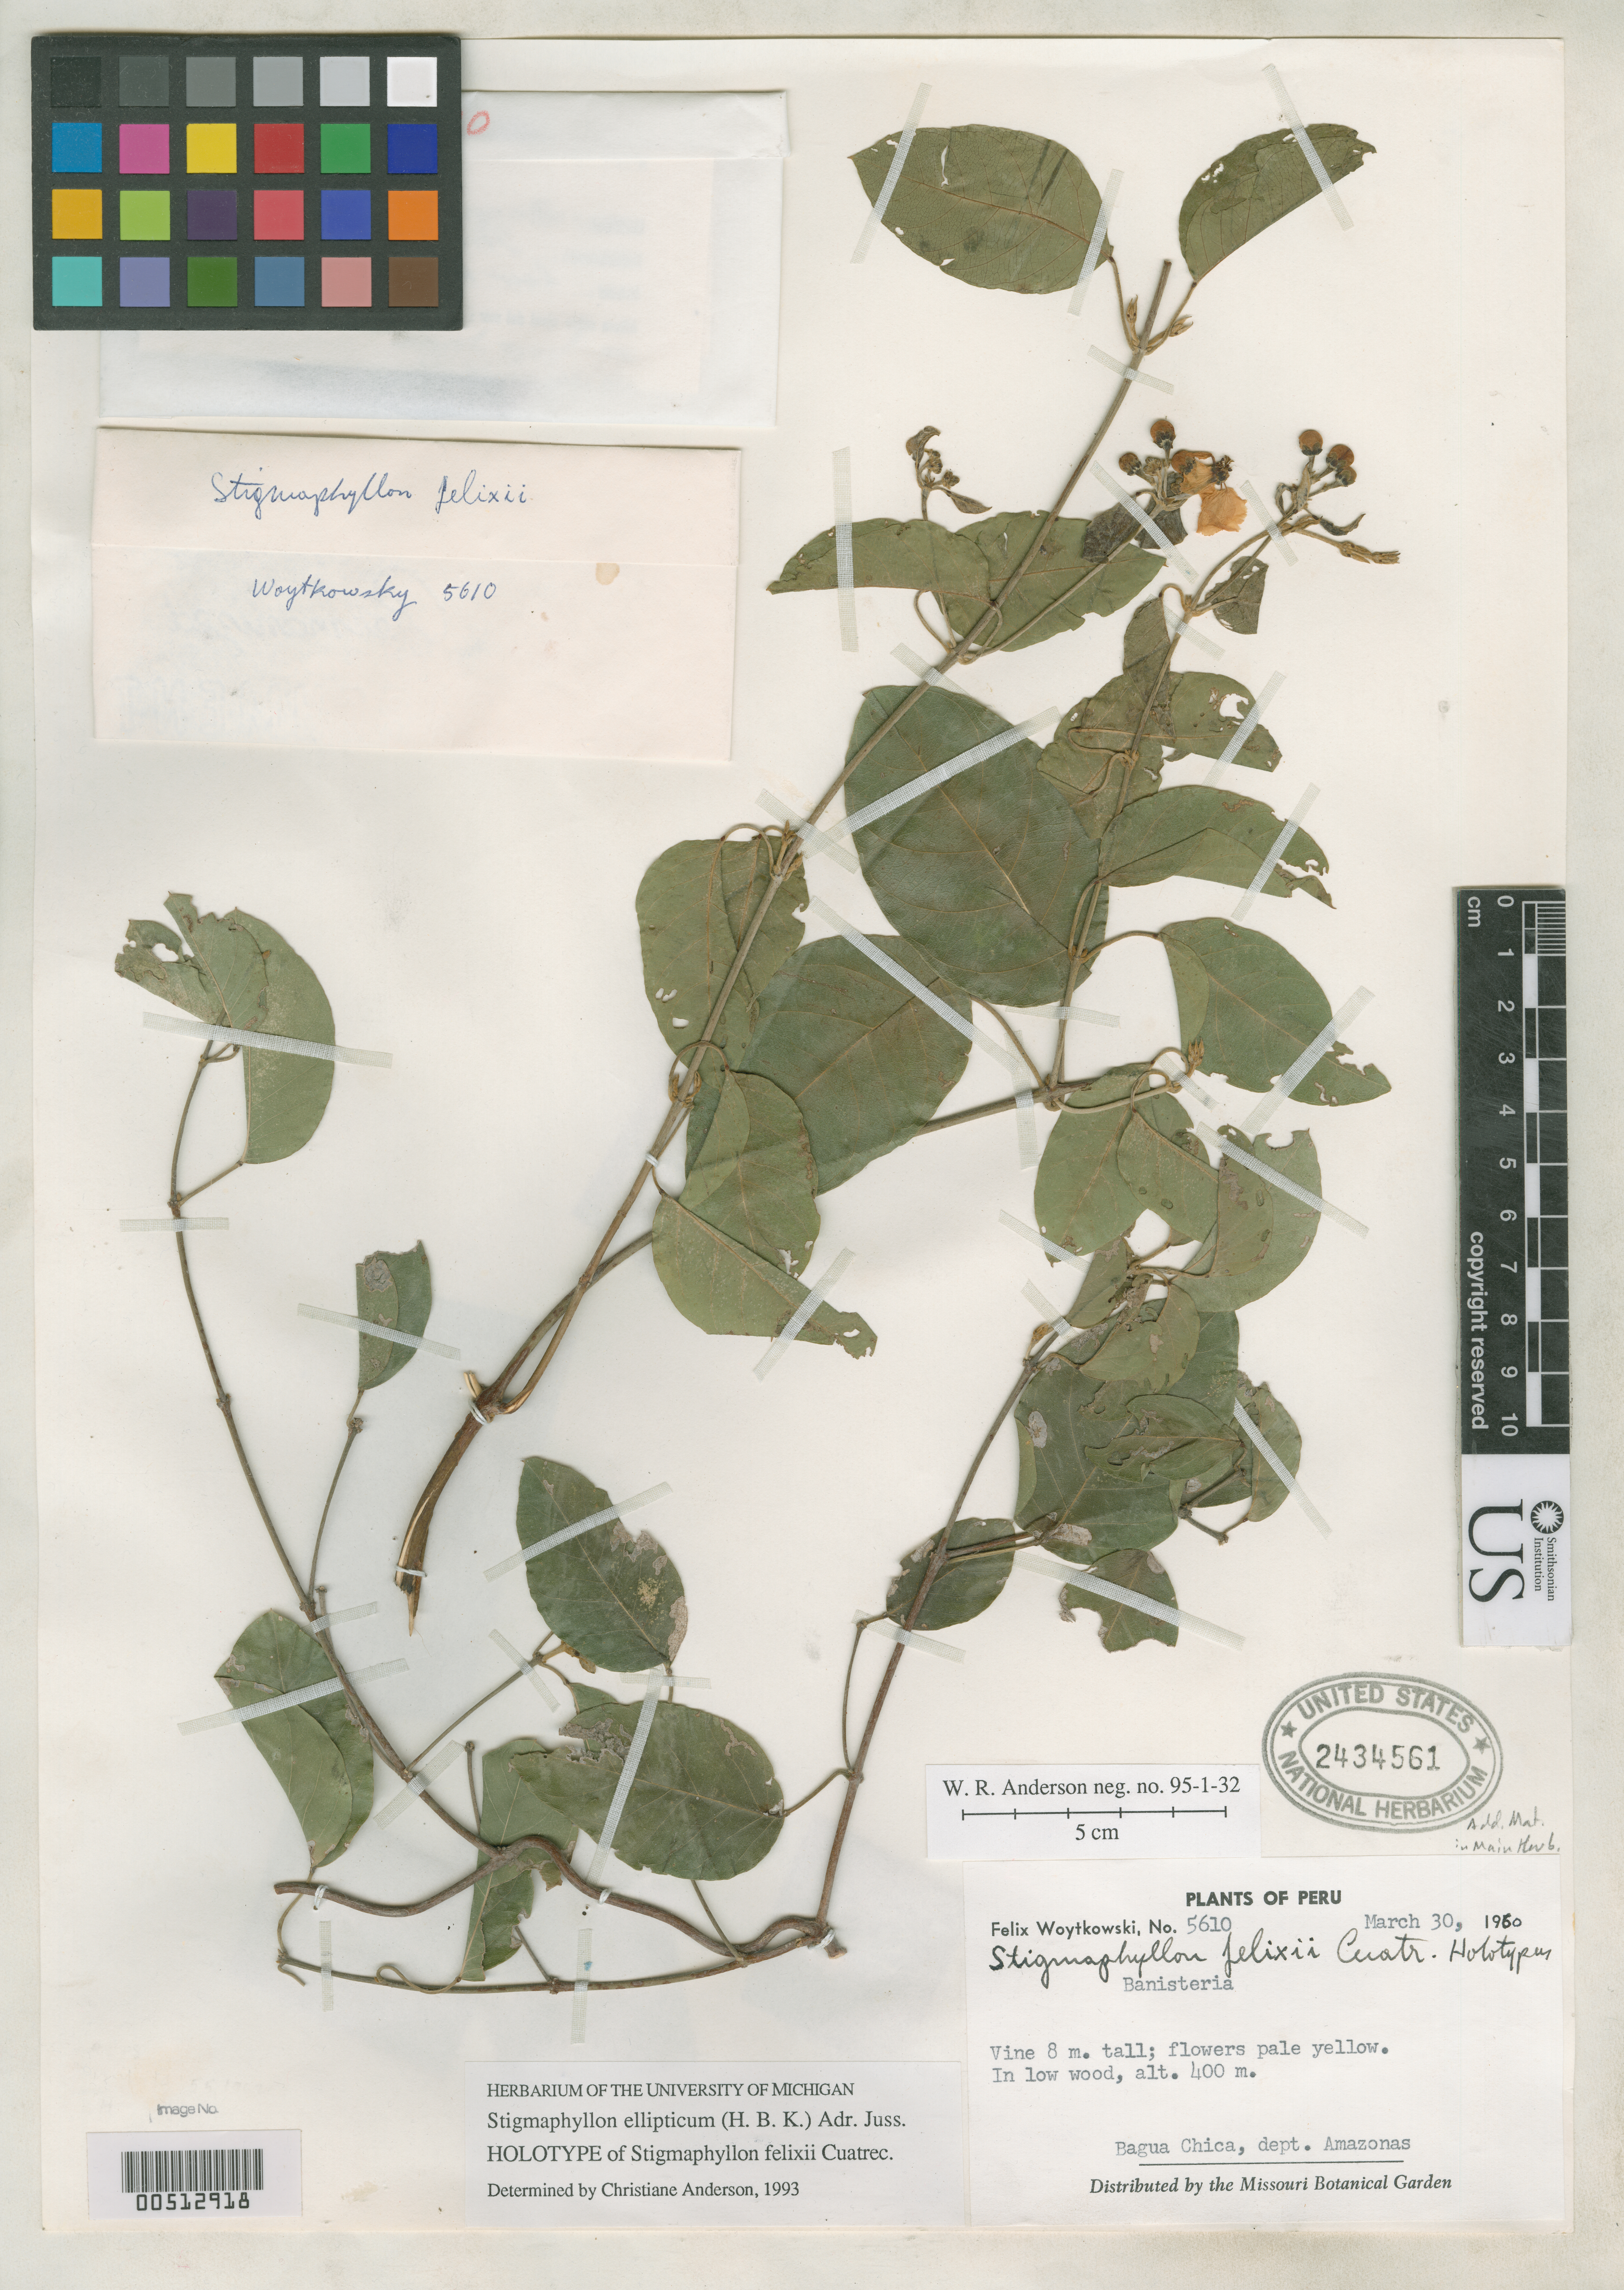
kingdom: Plantae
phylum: Tracheophyta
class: Magnoliopsida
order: Malpighiales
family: Malpighiaceae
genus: Stigmaphyllon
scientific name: Stigmaphyllon felixii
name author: Cuatrec.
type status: Holotype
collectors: F. Woytkowski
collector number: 5610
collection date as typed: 30 Mar 1960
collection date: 1960-03-30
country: Peru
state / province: Amazonas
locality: Bagua Chica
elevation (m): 400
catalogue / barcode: US 2434561